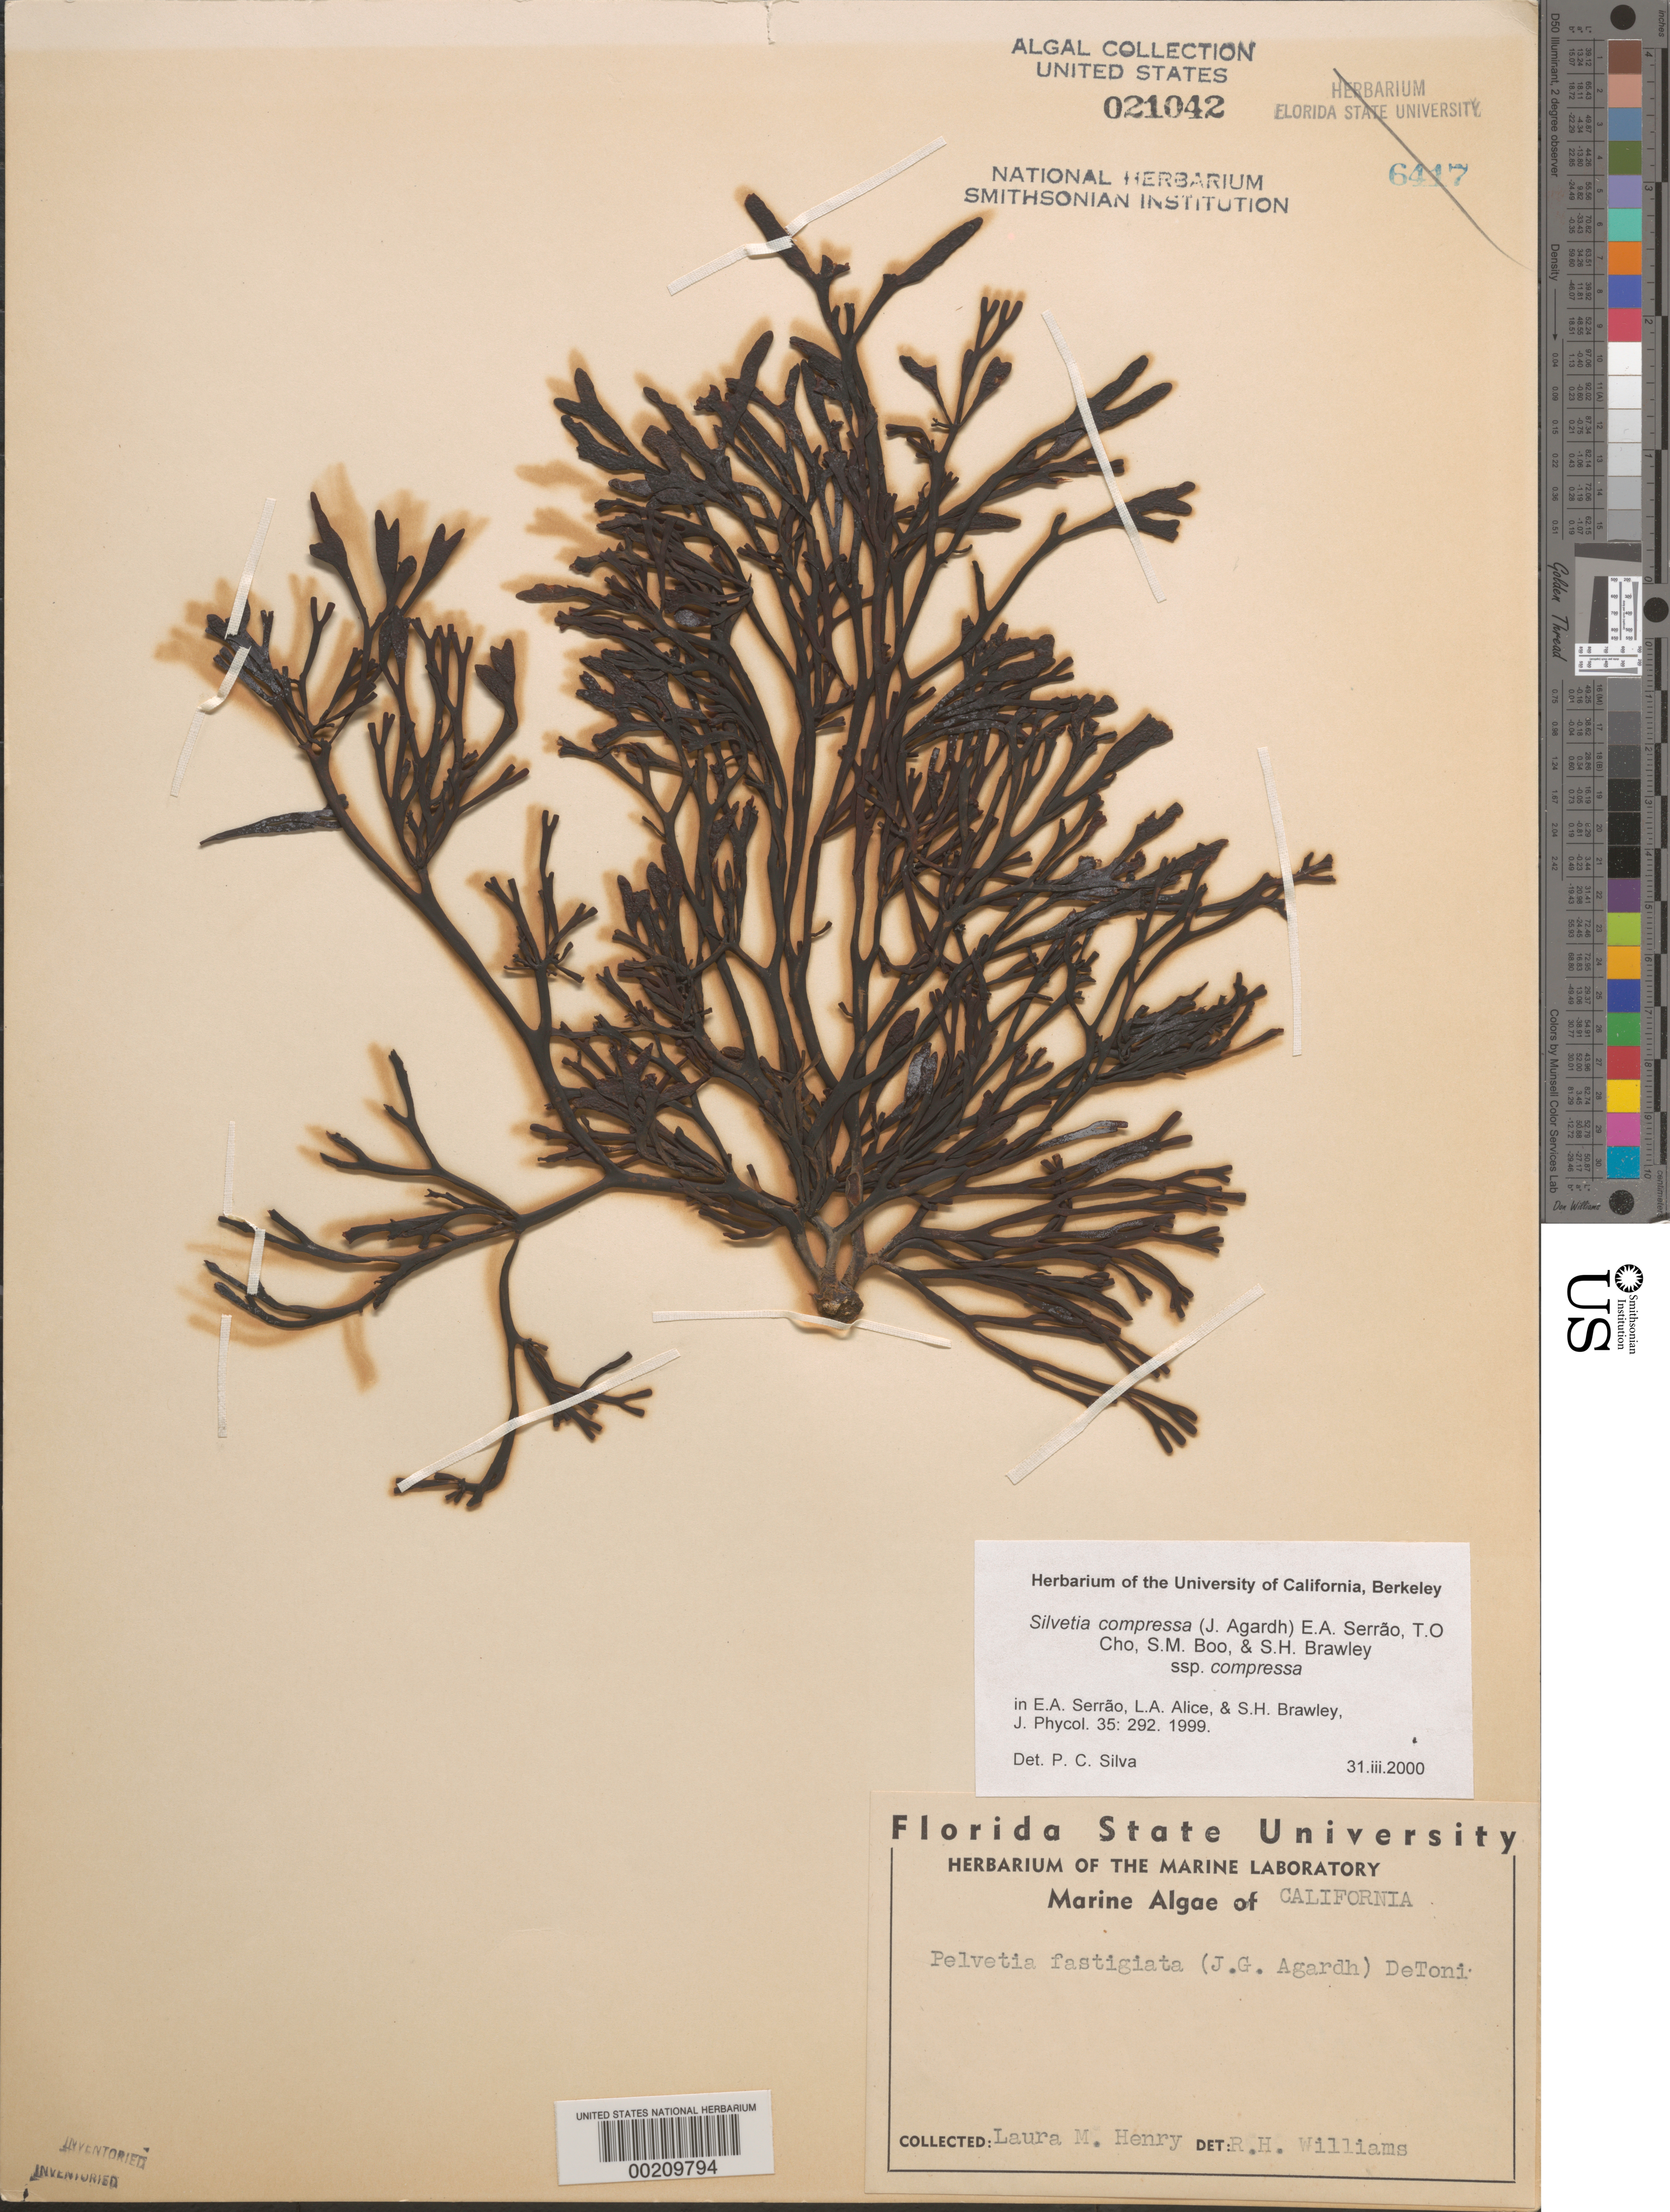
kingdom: Chromista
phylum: Ochrophyta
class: Phaeophyceae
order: Fucales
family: Fucaceae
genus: Silvetia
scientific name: Silvetia compressa subsp. compressa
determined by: Silva, P. C.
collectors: L. Henry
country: United States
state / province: California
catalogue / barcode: US 21042